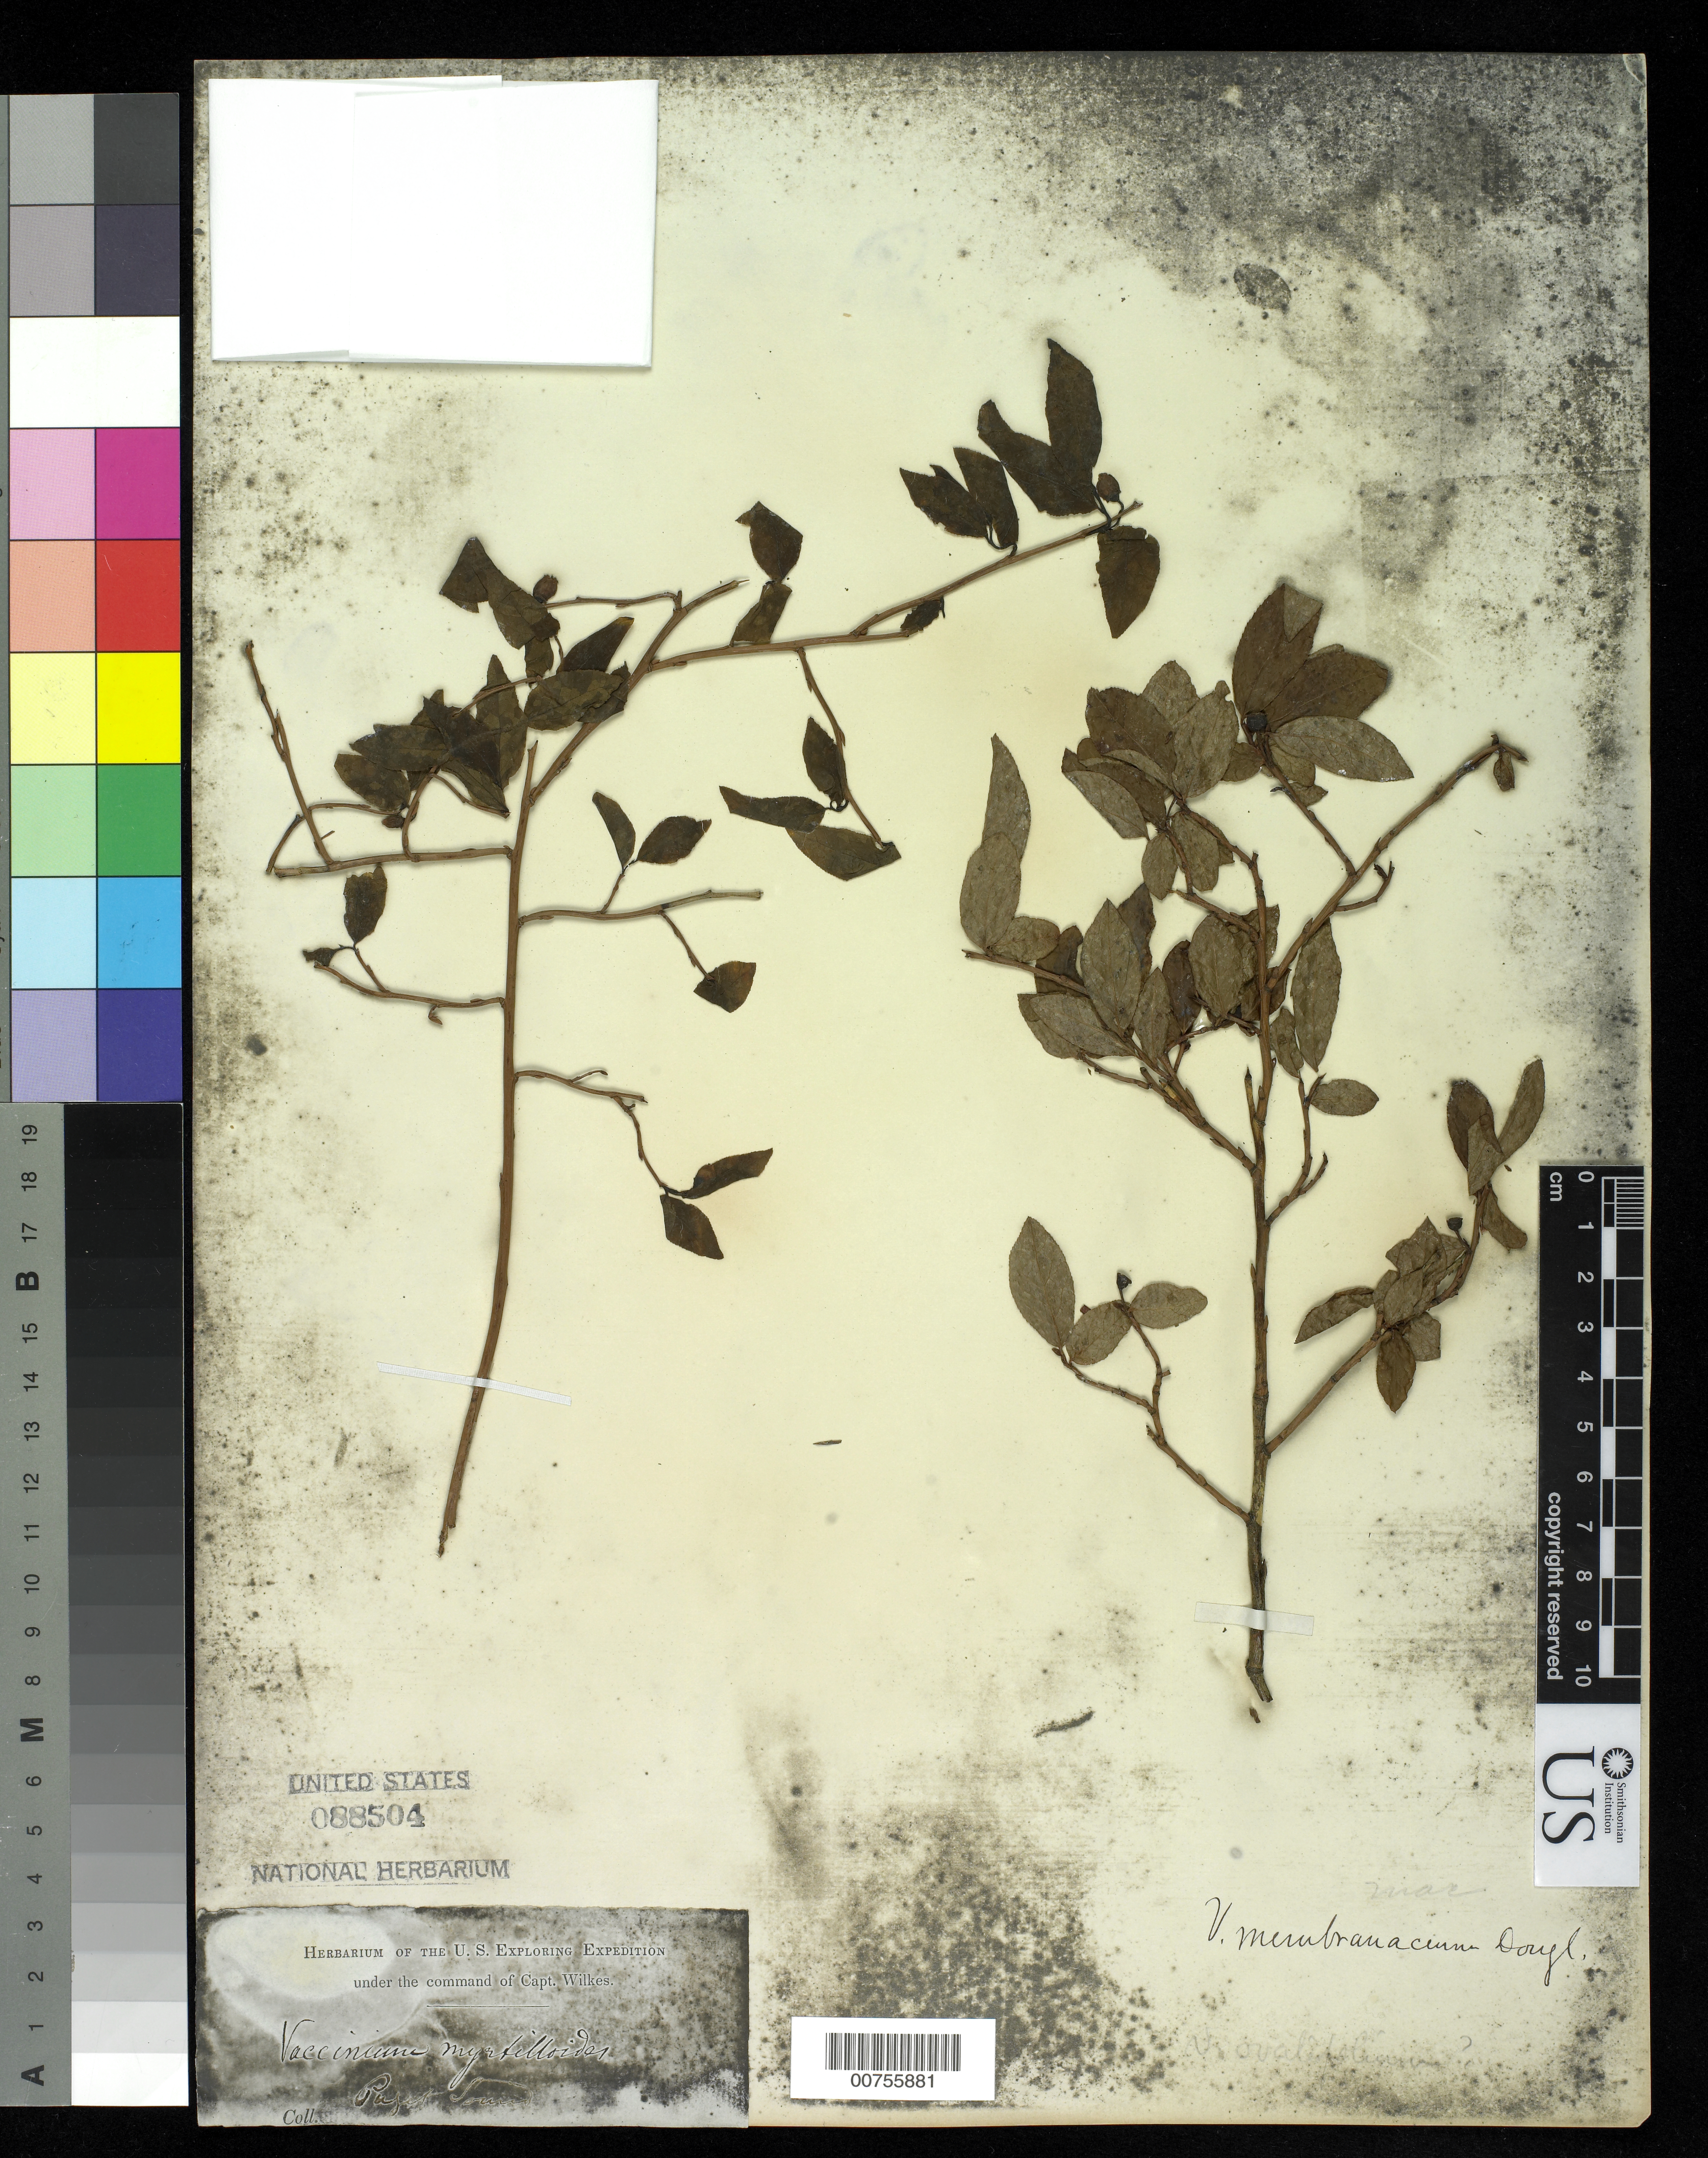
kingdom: Plantae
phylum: Tracheophyta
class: Magnoliopsida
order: Ericales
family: Ericaceae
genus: Vaccinium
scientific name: Vaccinium membranaceum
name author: Douglas ex Torr.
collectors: Wilkes Explor. Exped.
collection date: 1838/1842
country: United States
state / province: Washington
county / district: King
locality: Puget Sound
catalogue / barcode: US 88504